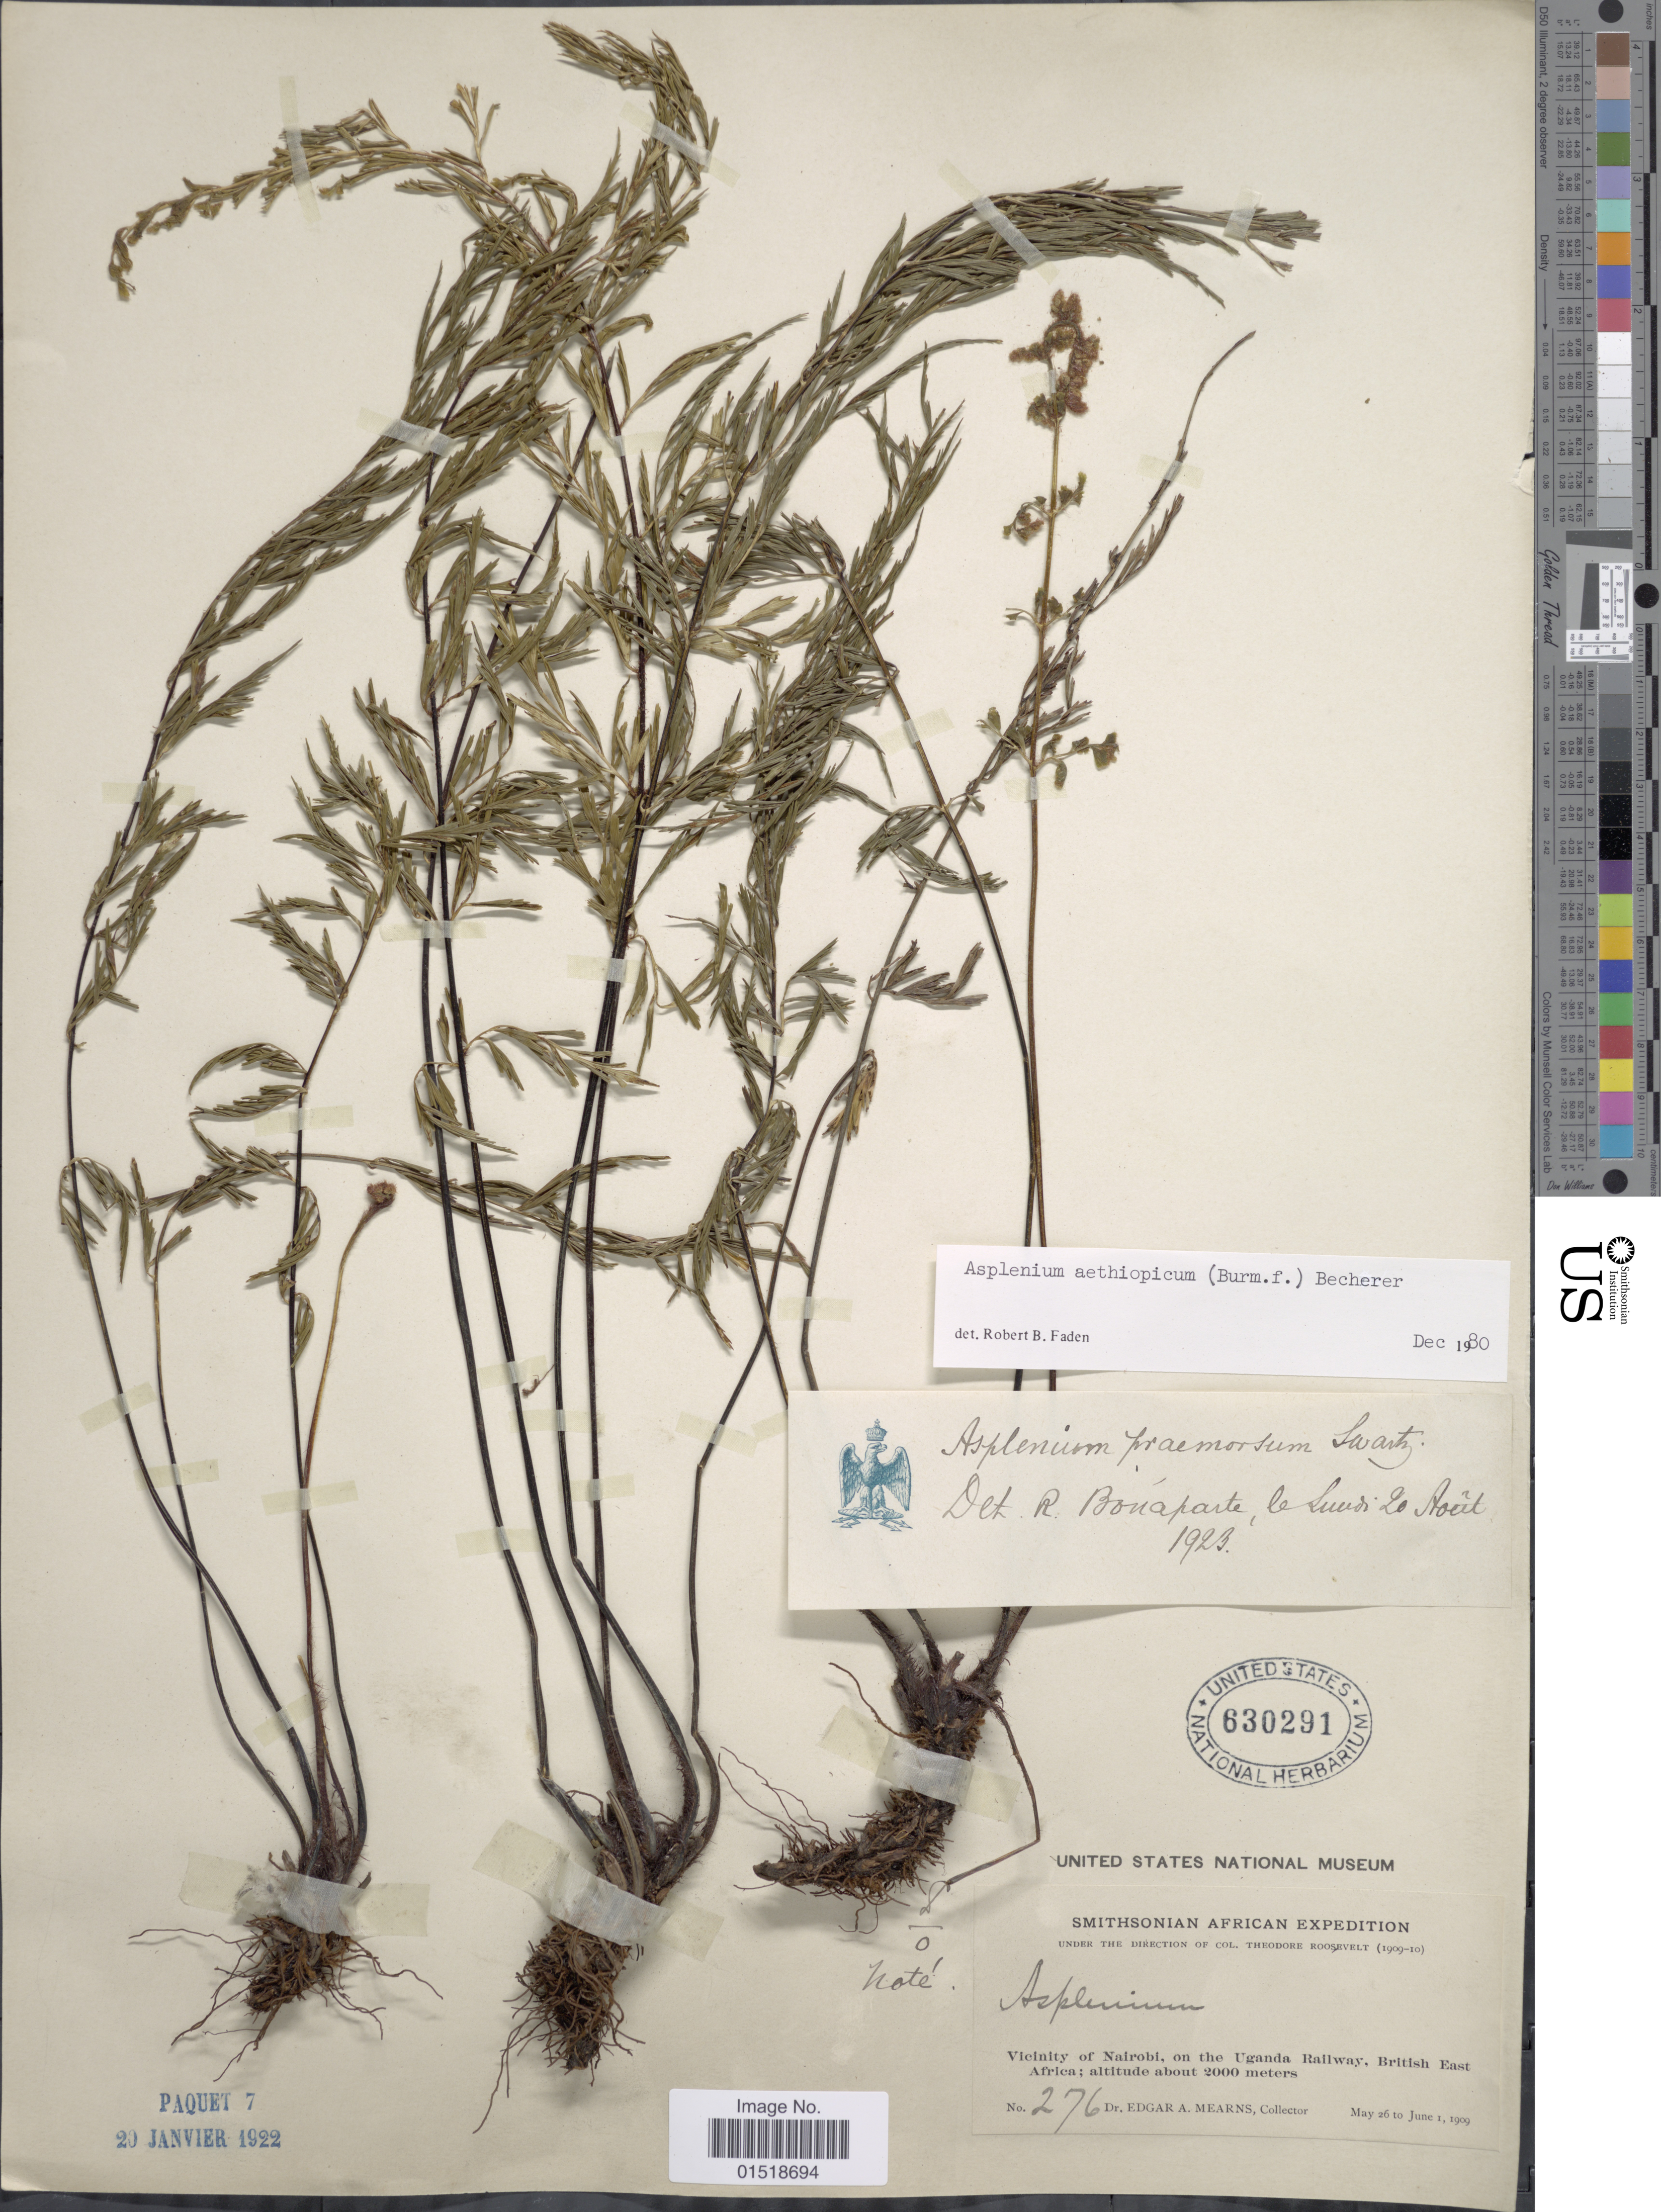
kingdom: Plantae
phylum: Tracheophyta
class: Polypodiopsida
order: Polypodiales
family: Aspleniaceae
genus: Asplenium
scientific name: Asplenium affine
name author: Sw.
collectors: E. A. Mearns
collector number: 276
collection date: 1909-05-26/1909-06-01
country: Uganda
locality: Vicinity of Nairobi, on the Uganda Railway, British East Africa.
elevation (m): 2000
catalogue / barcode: US 630291